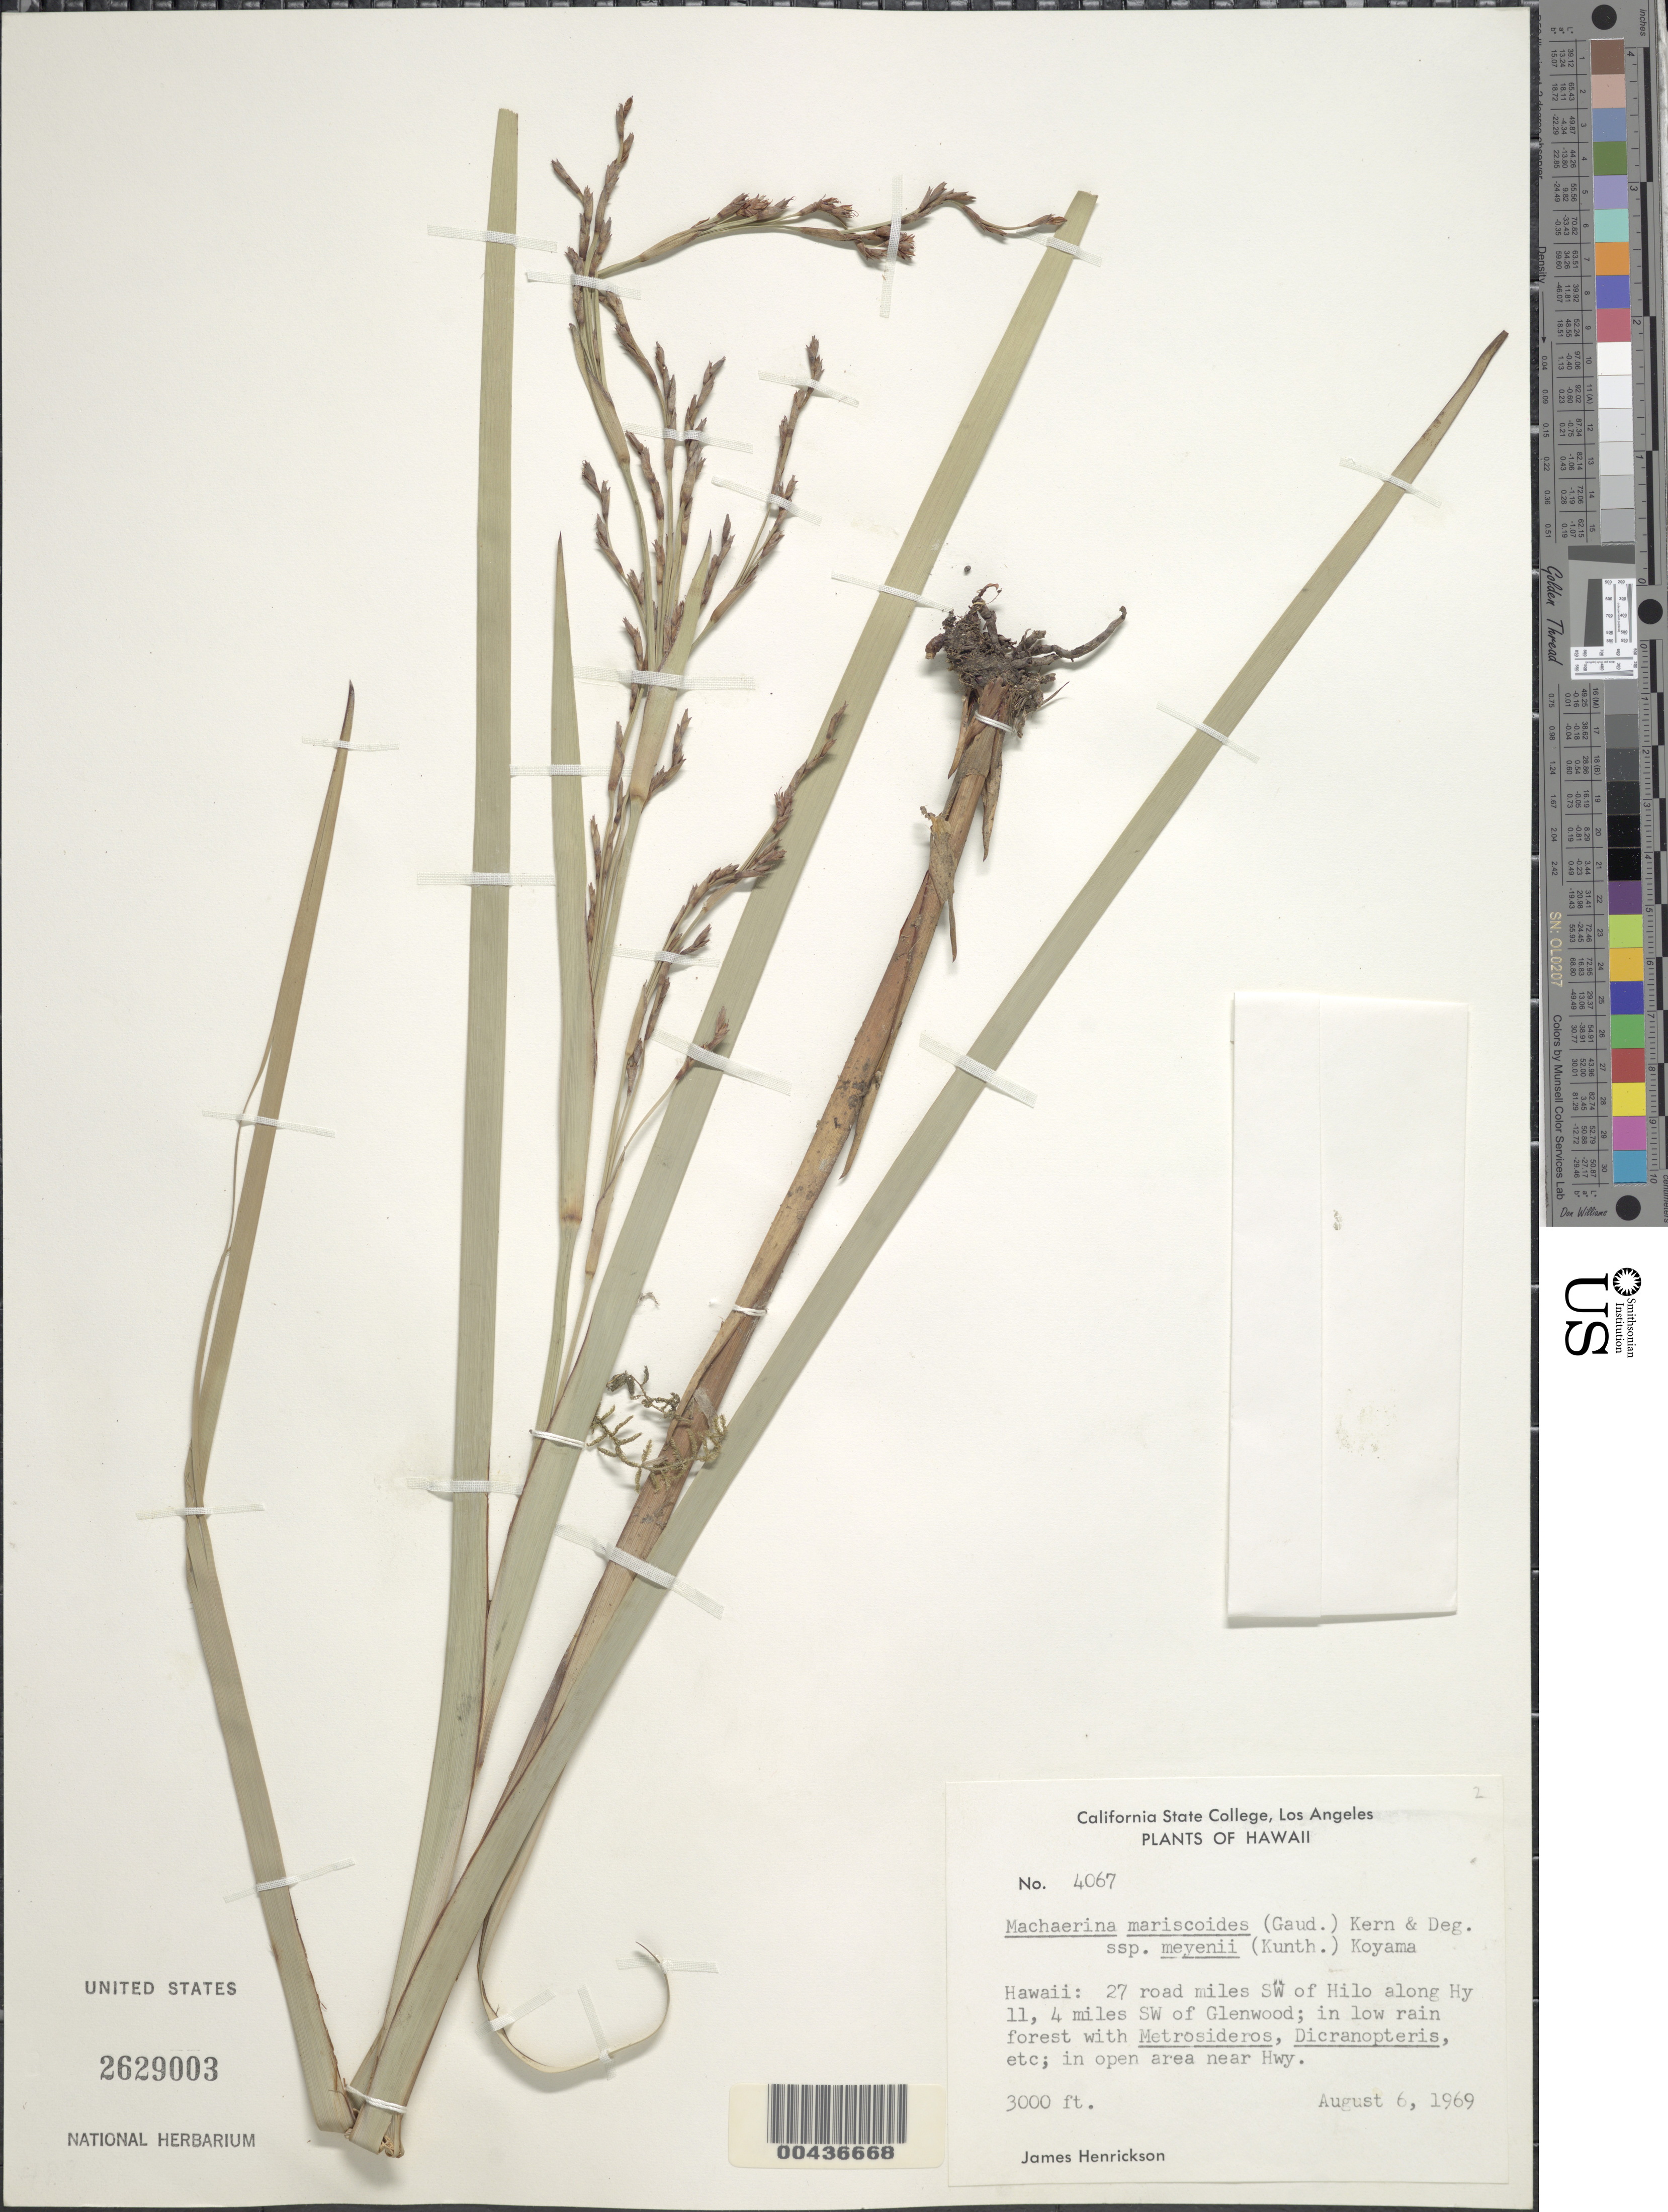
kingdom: Plantae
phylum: Tracheophyta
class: Liliopsida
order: Poales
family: Cyperaceae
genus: Machaerina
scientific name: Machaerina mariscoides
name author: (Gaudich.) J. Kern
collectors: J. S. Henrickson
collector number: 4067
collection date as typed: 6 Aug 1969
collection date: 1969-08-06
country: United States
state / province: Hawaii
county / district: Hawaii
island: Hawaii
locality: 27 road mi SW of Hilo along Highway 11, 4 mi SW of Glenwood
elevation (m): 914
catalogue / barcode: US 2629003